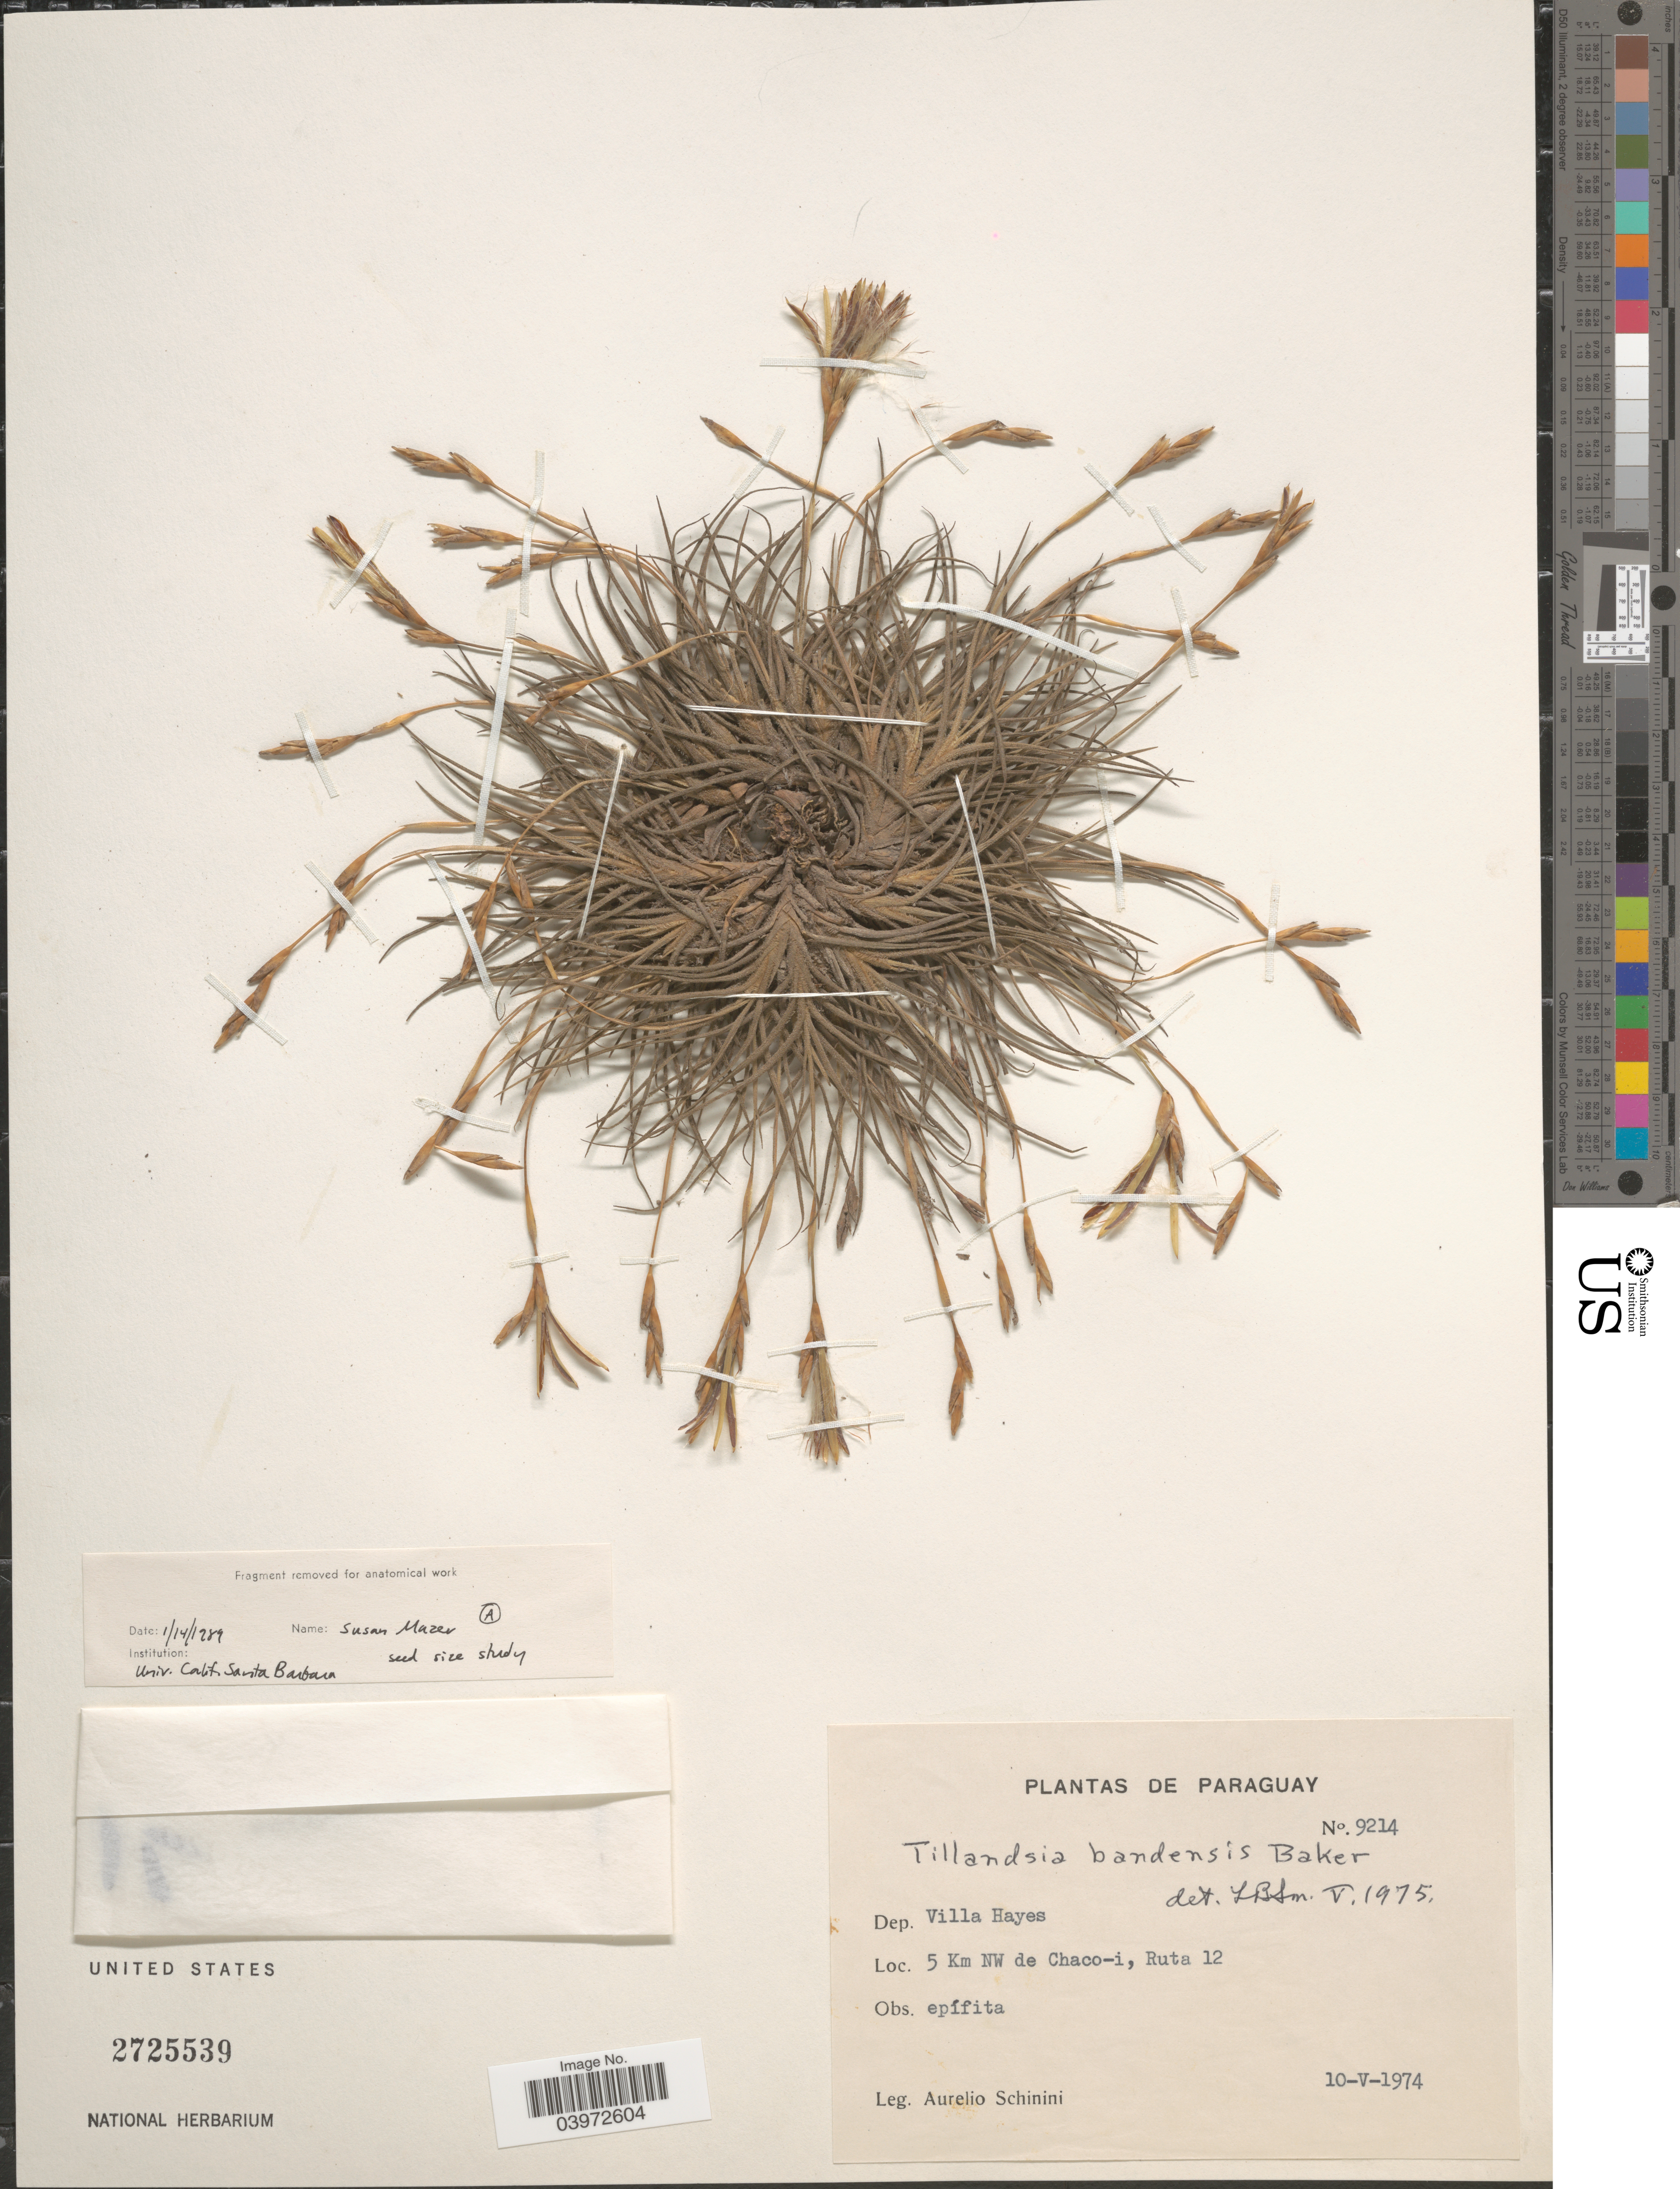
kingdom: Plantae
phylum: Tracheophyta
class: Liliopsida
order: Poales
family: Bromeliaceae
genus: Tillandsia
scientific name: Tillandsia bandensis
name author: Baker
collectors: A. Schinini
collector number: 9214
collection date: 1974-05-10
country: Paraguay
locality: Dep. Villa Hayes. 5 Km NW de Chaco-i, Ruta 12.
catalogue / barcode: US 2725539